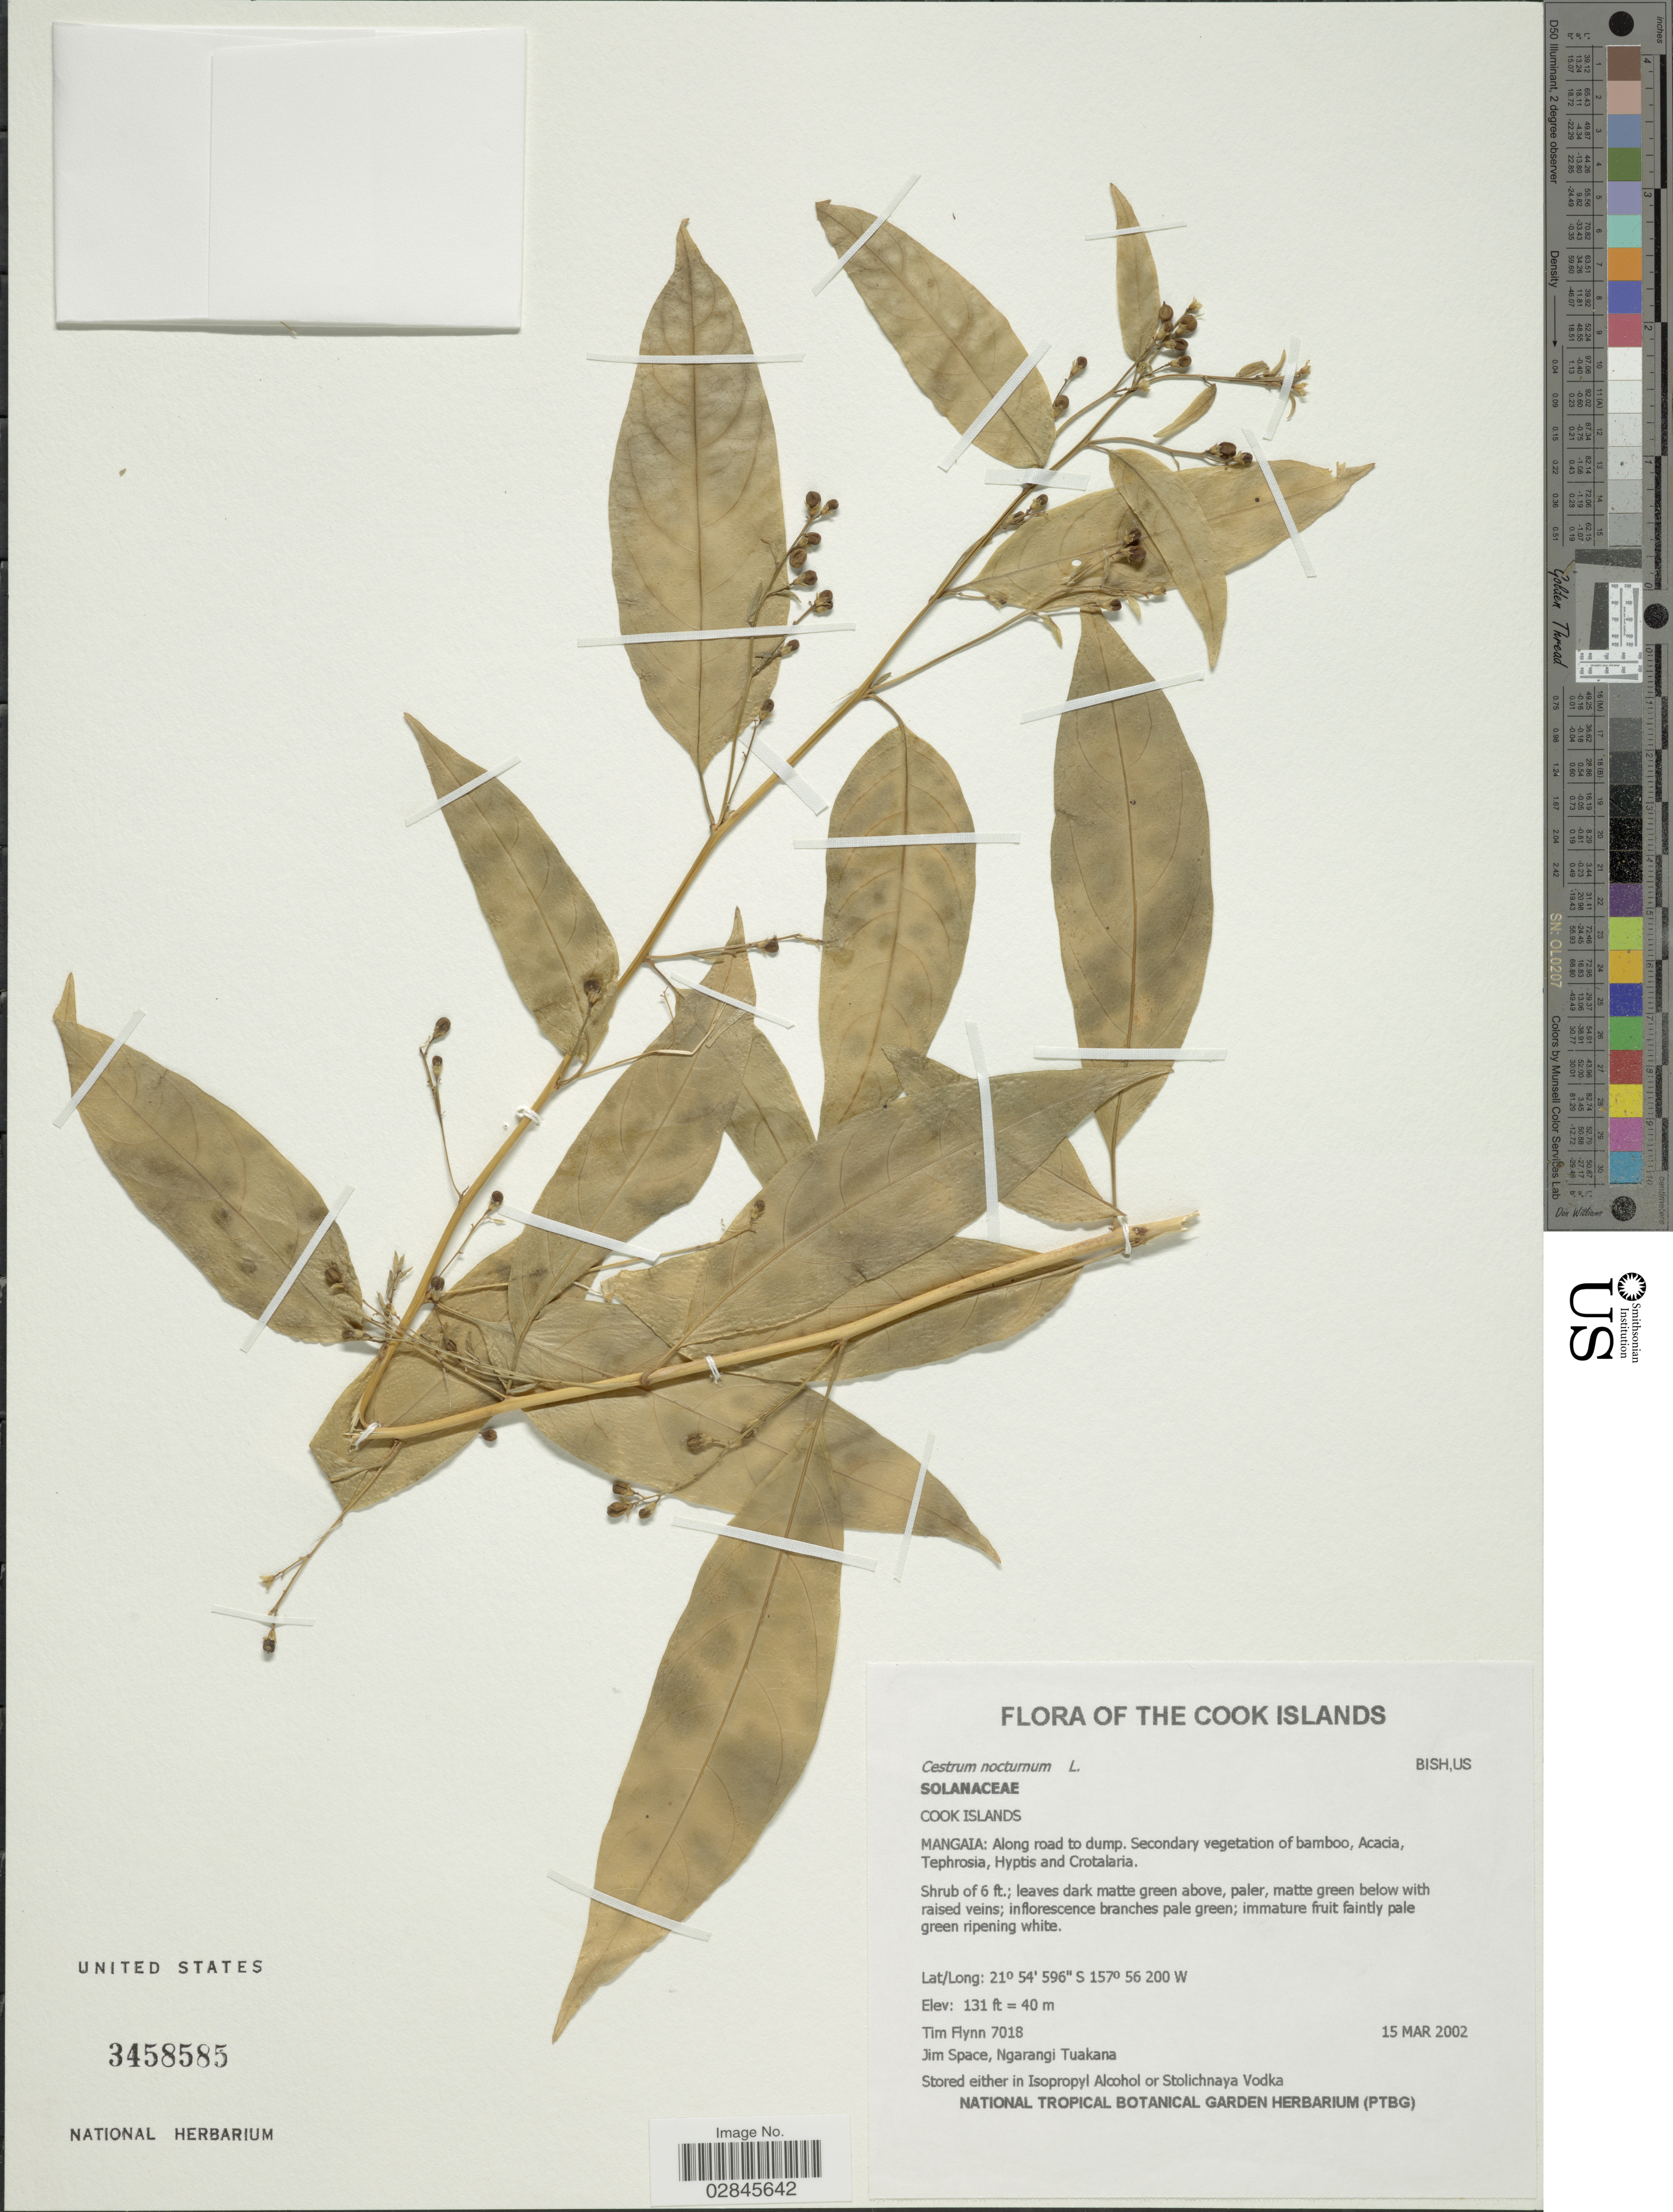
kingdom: Plantae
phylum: Tracheophyta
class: Magnoliopsida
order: Solanales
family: Solanaceae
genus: Cestrum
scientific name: Cestrum nocturnum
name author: L.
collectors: T. Flynn, J. Space & N. Tuakana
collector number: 7018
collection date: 2002-03-15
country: Cook Islands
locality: Mangaia: Along road to dump.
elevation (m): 40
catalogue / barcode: US 3458585